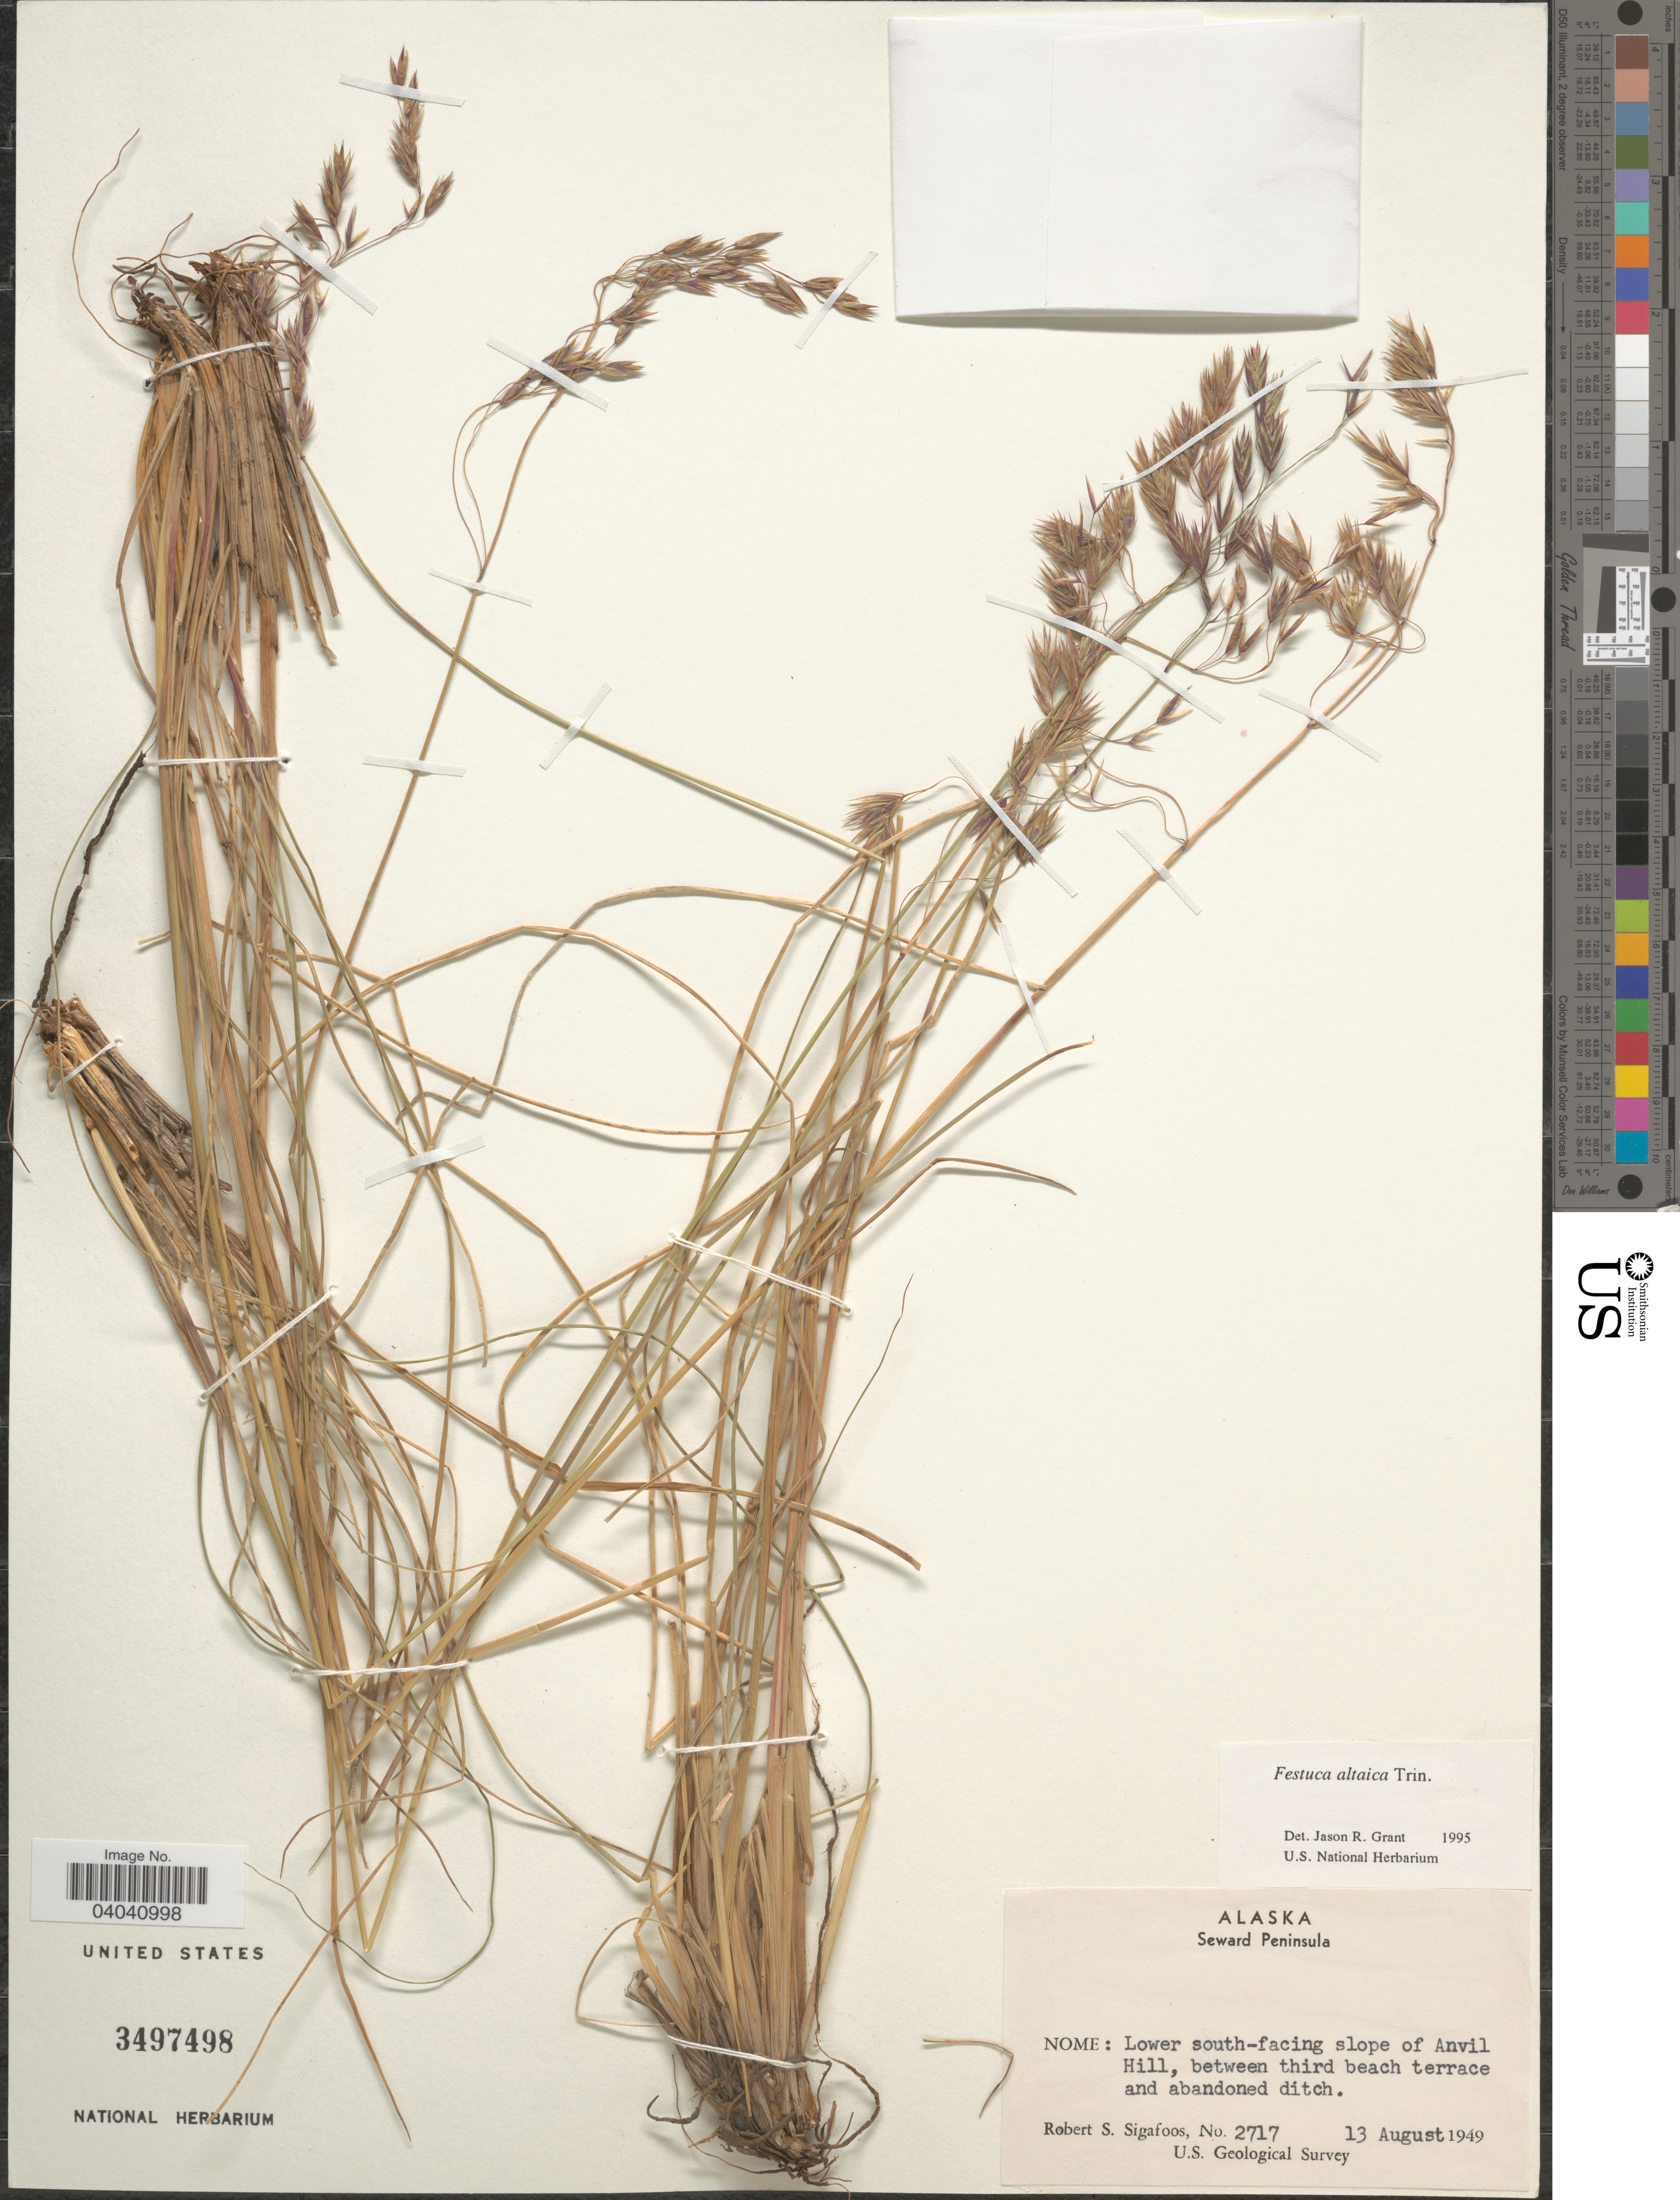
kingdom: Plantae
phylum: Tracheophyta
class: Liliopsida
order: Poales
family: Poaceae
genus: Festuca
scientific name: Festuca altaica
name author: Trin.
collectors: R. Sigafoos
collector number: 2717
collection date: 1949-08-13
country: United States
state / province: Alaska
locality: Seward Peninsula. Nome: Lower south-facing slope of Anvil Hill, between third beach terrace and abandoned ditch.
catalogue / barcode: US 3497498